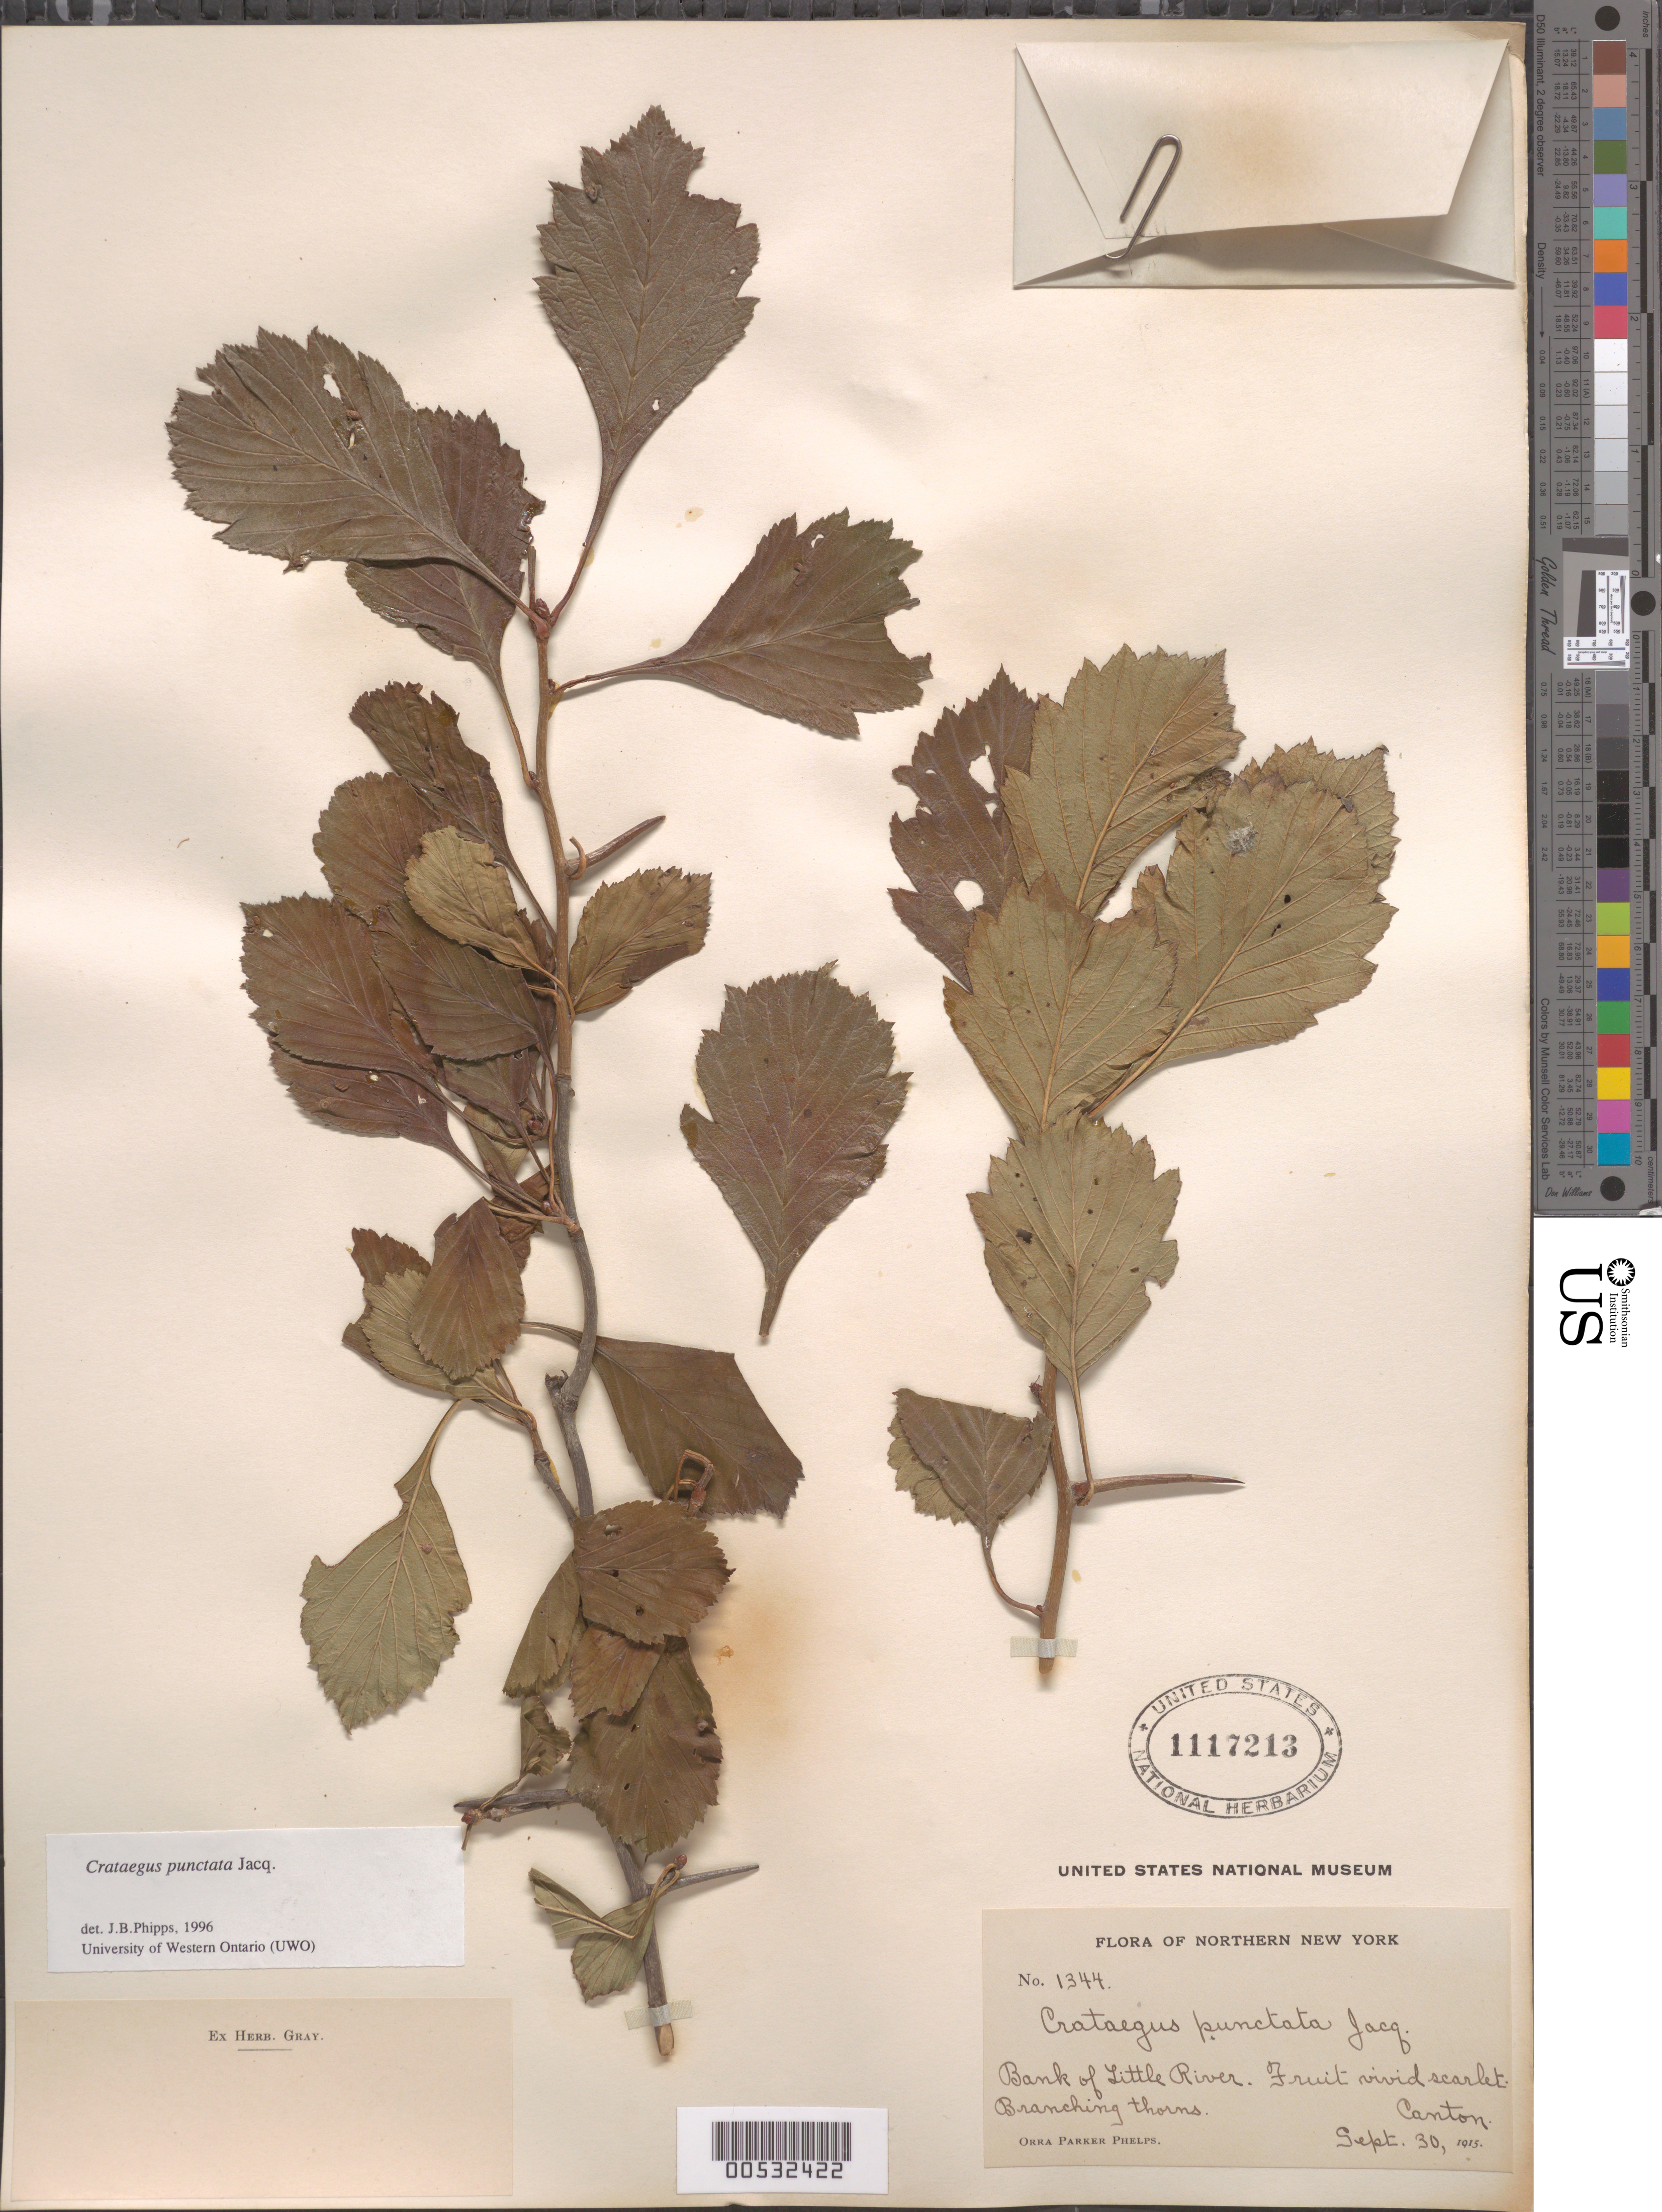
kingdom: Plantae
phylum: Tracheophyta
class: Magnoliopsida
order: Rosales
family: Rosaceae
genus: Crataegus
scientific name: Crataegus punctata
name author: Jacq.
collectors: O. P. Phelps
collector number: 1344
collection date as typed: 30 Sep 1915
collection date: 1915-09-30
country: United States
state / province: New York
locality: Canton, bank of Little River, Northern New York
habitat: River's bank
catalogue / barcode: US 1117213